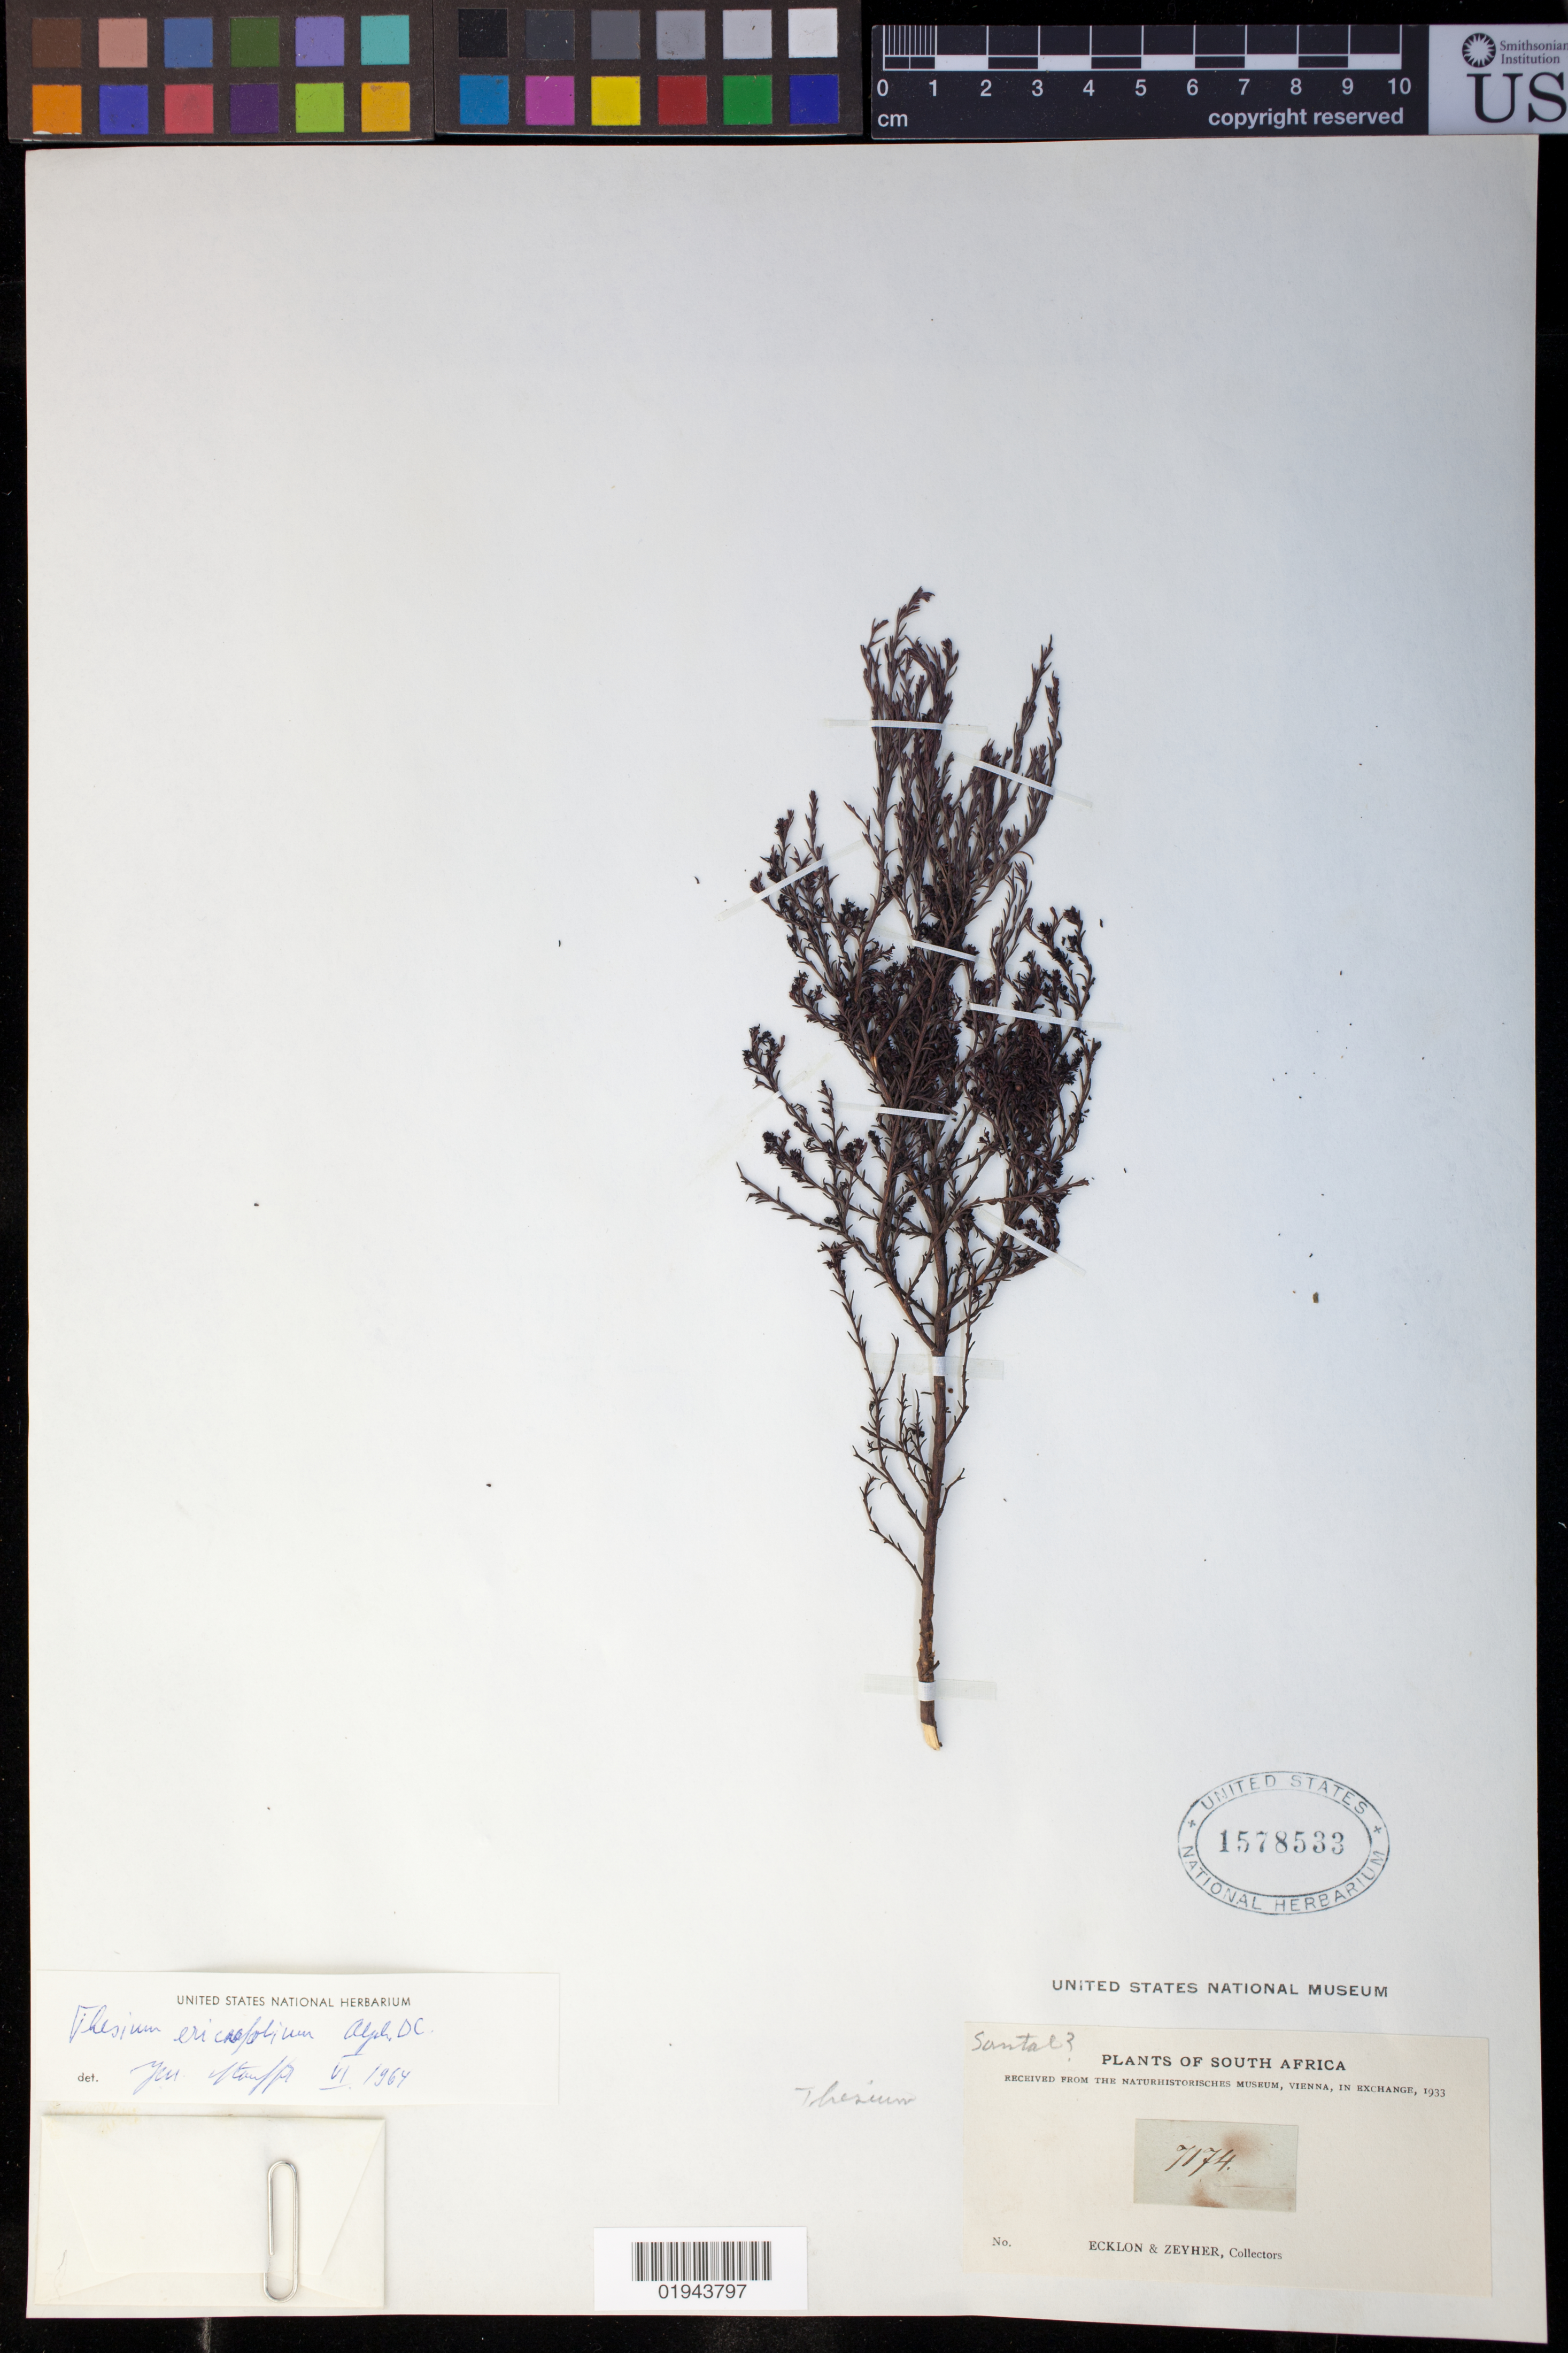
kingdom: Plantae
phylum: Tracheophyta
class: Magnoliopsida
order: Santalales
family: Thesiaceae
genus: Thesium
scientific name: Thesium ericaefolium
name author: A. DC.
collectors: -. Ecklon & -. Zeyher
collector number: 7174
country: South Africa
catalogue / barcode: US 1578533